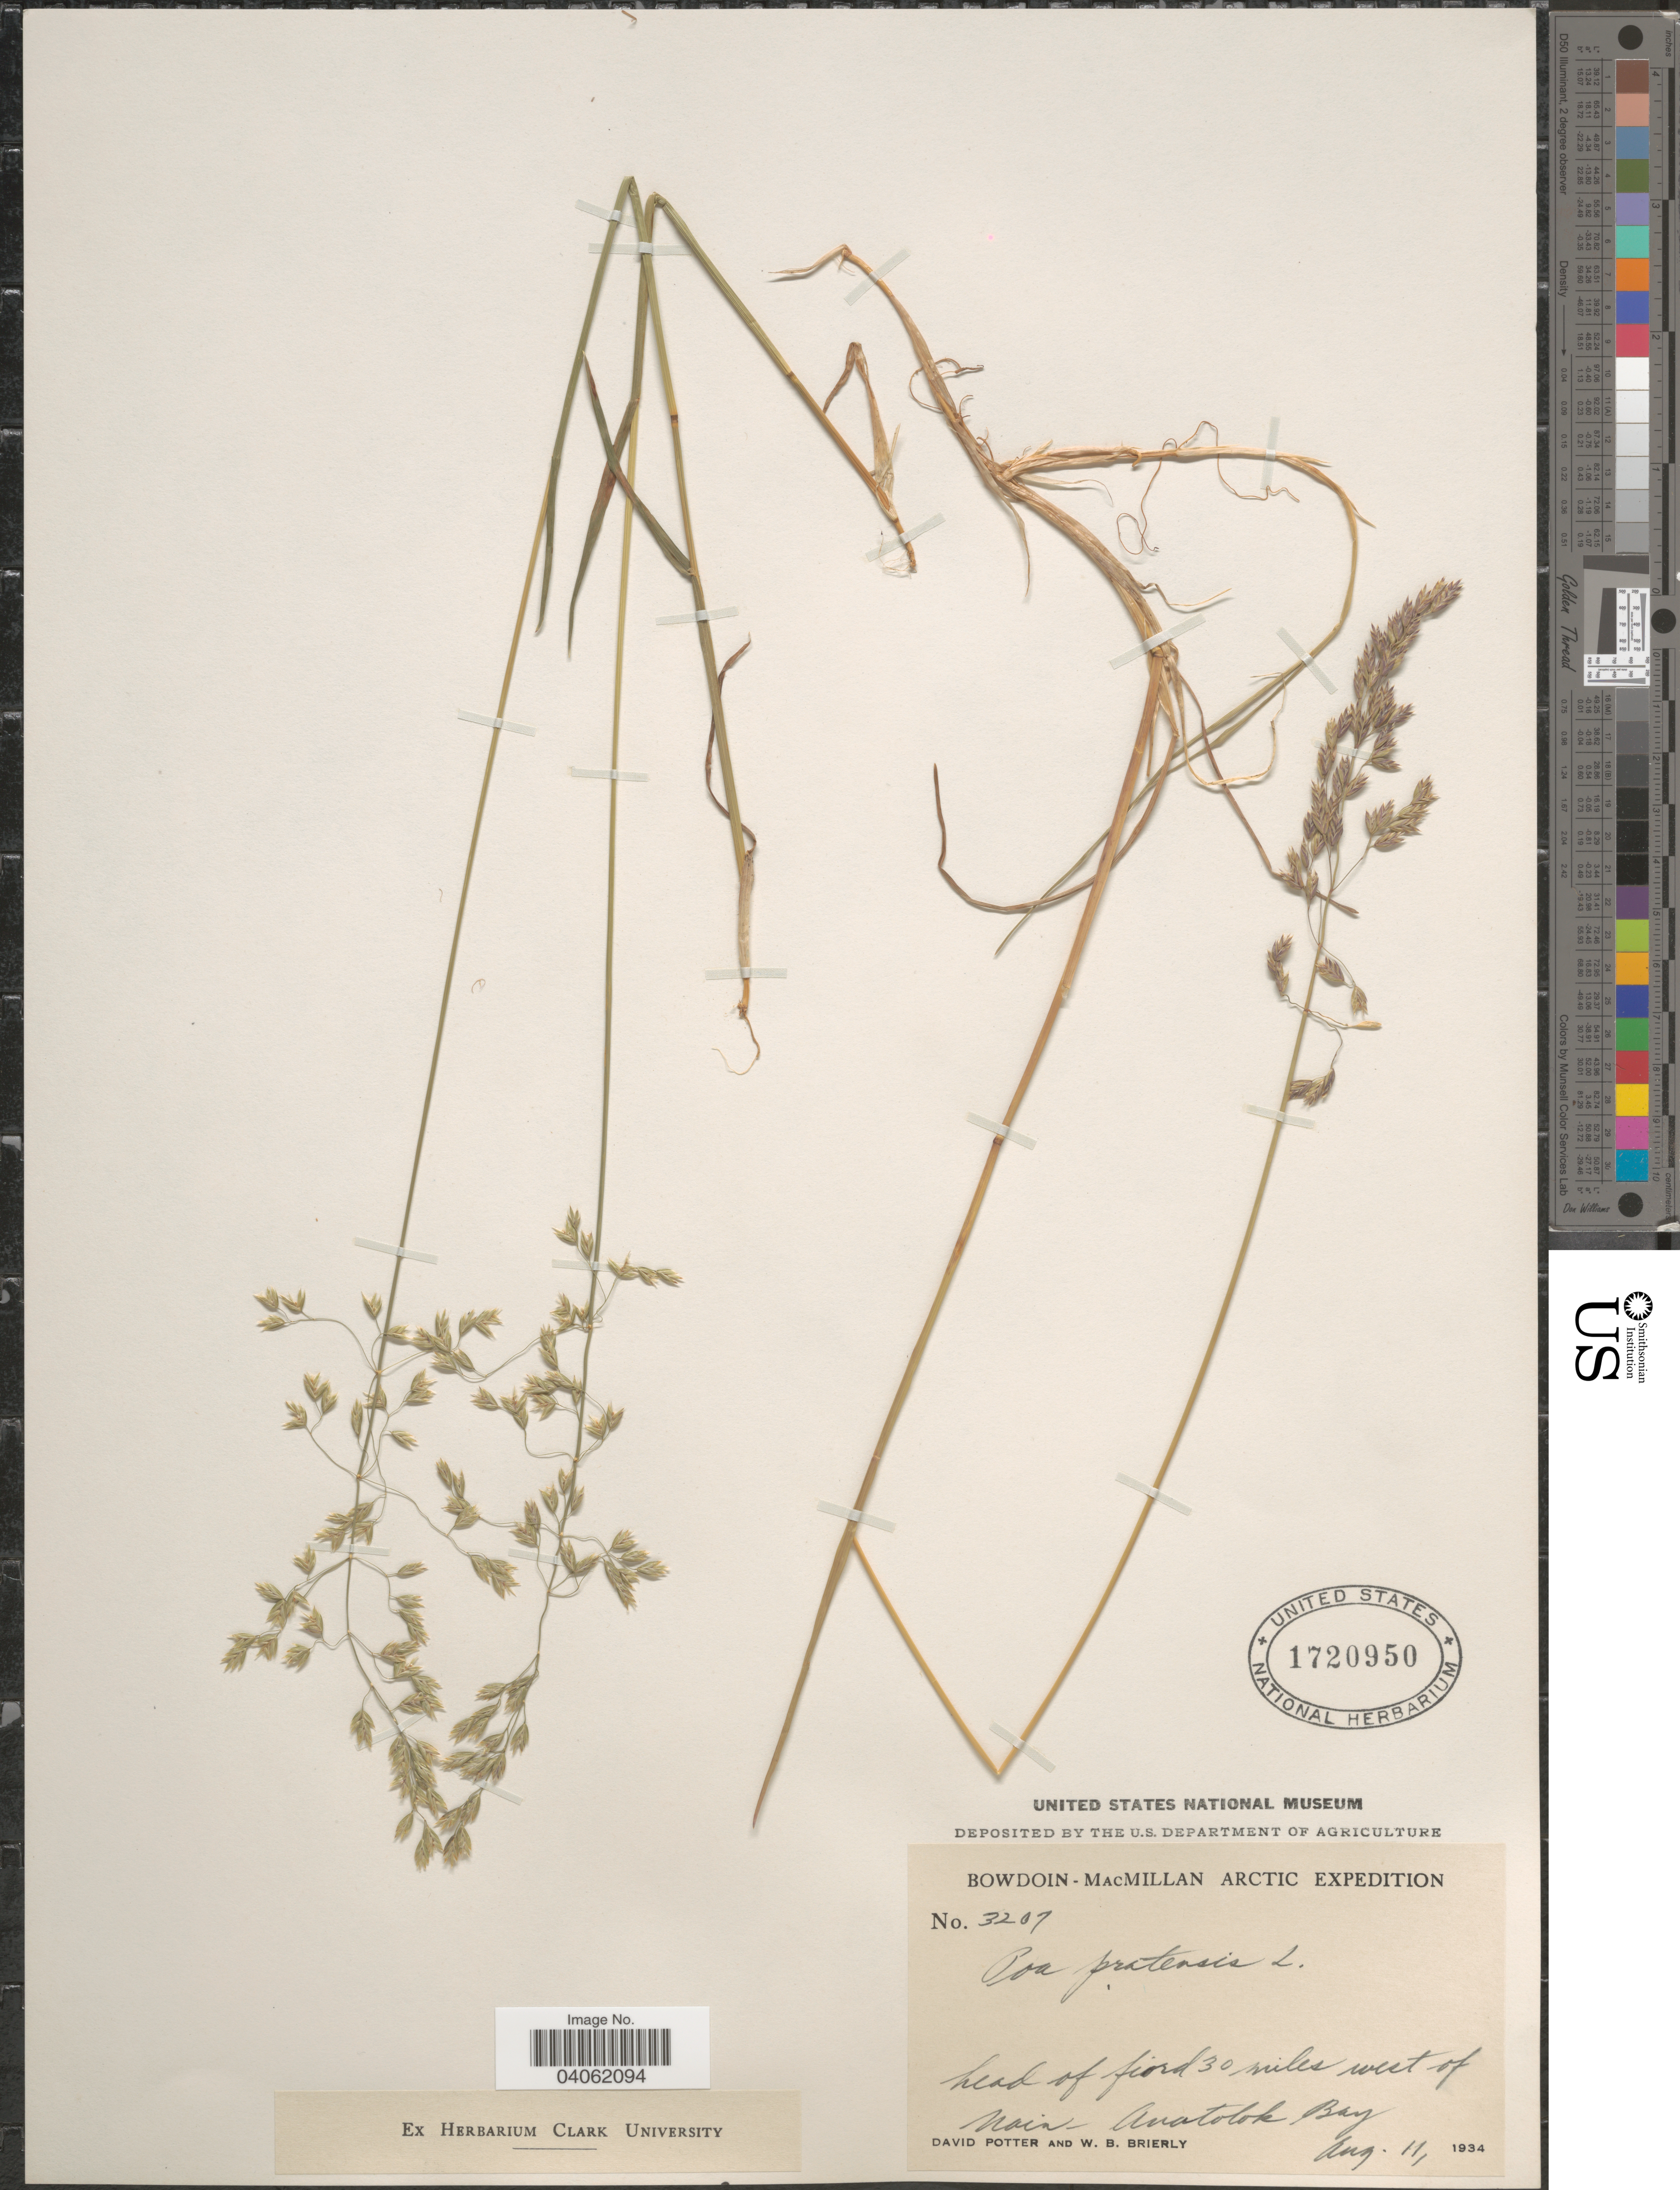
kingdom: Plantae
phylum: Tracheophyta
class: Liliopsida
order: Poales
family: Poaceae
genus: Poa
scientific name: Poa pratensis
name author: L.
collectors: D. Potter & W. Brierly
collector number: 3207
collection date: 1934-08-11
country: Canada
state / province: Newfoundland and Labrador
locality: Head of fiord 30 miles west of Nain - Anatolok Bay.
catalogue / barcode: US 1720950